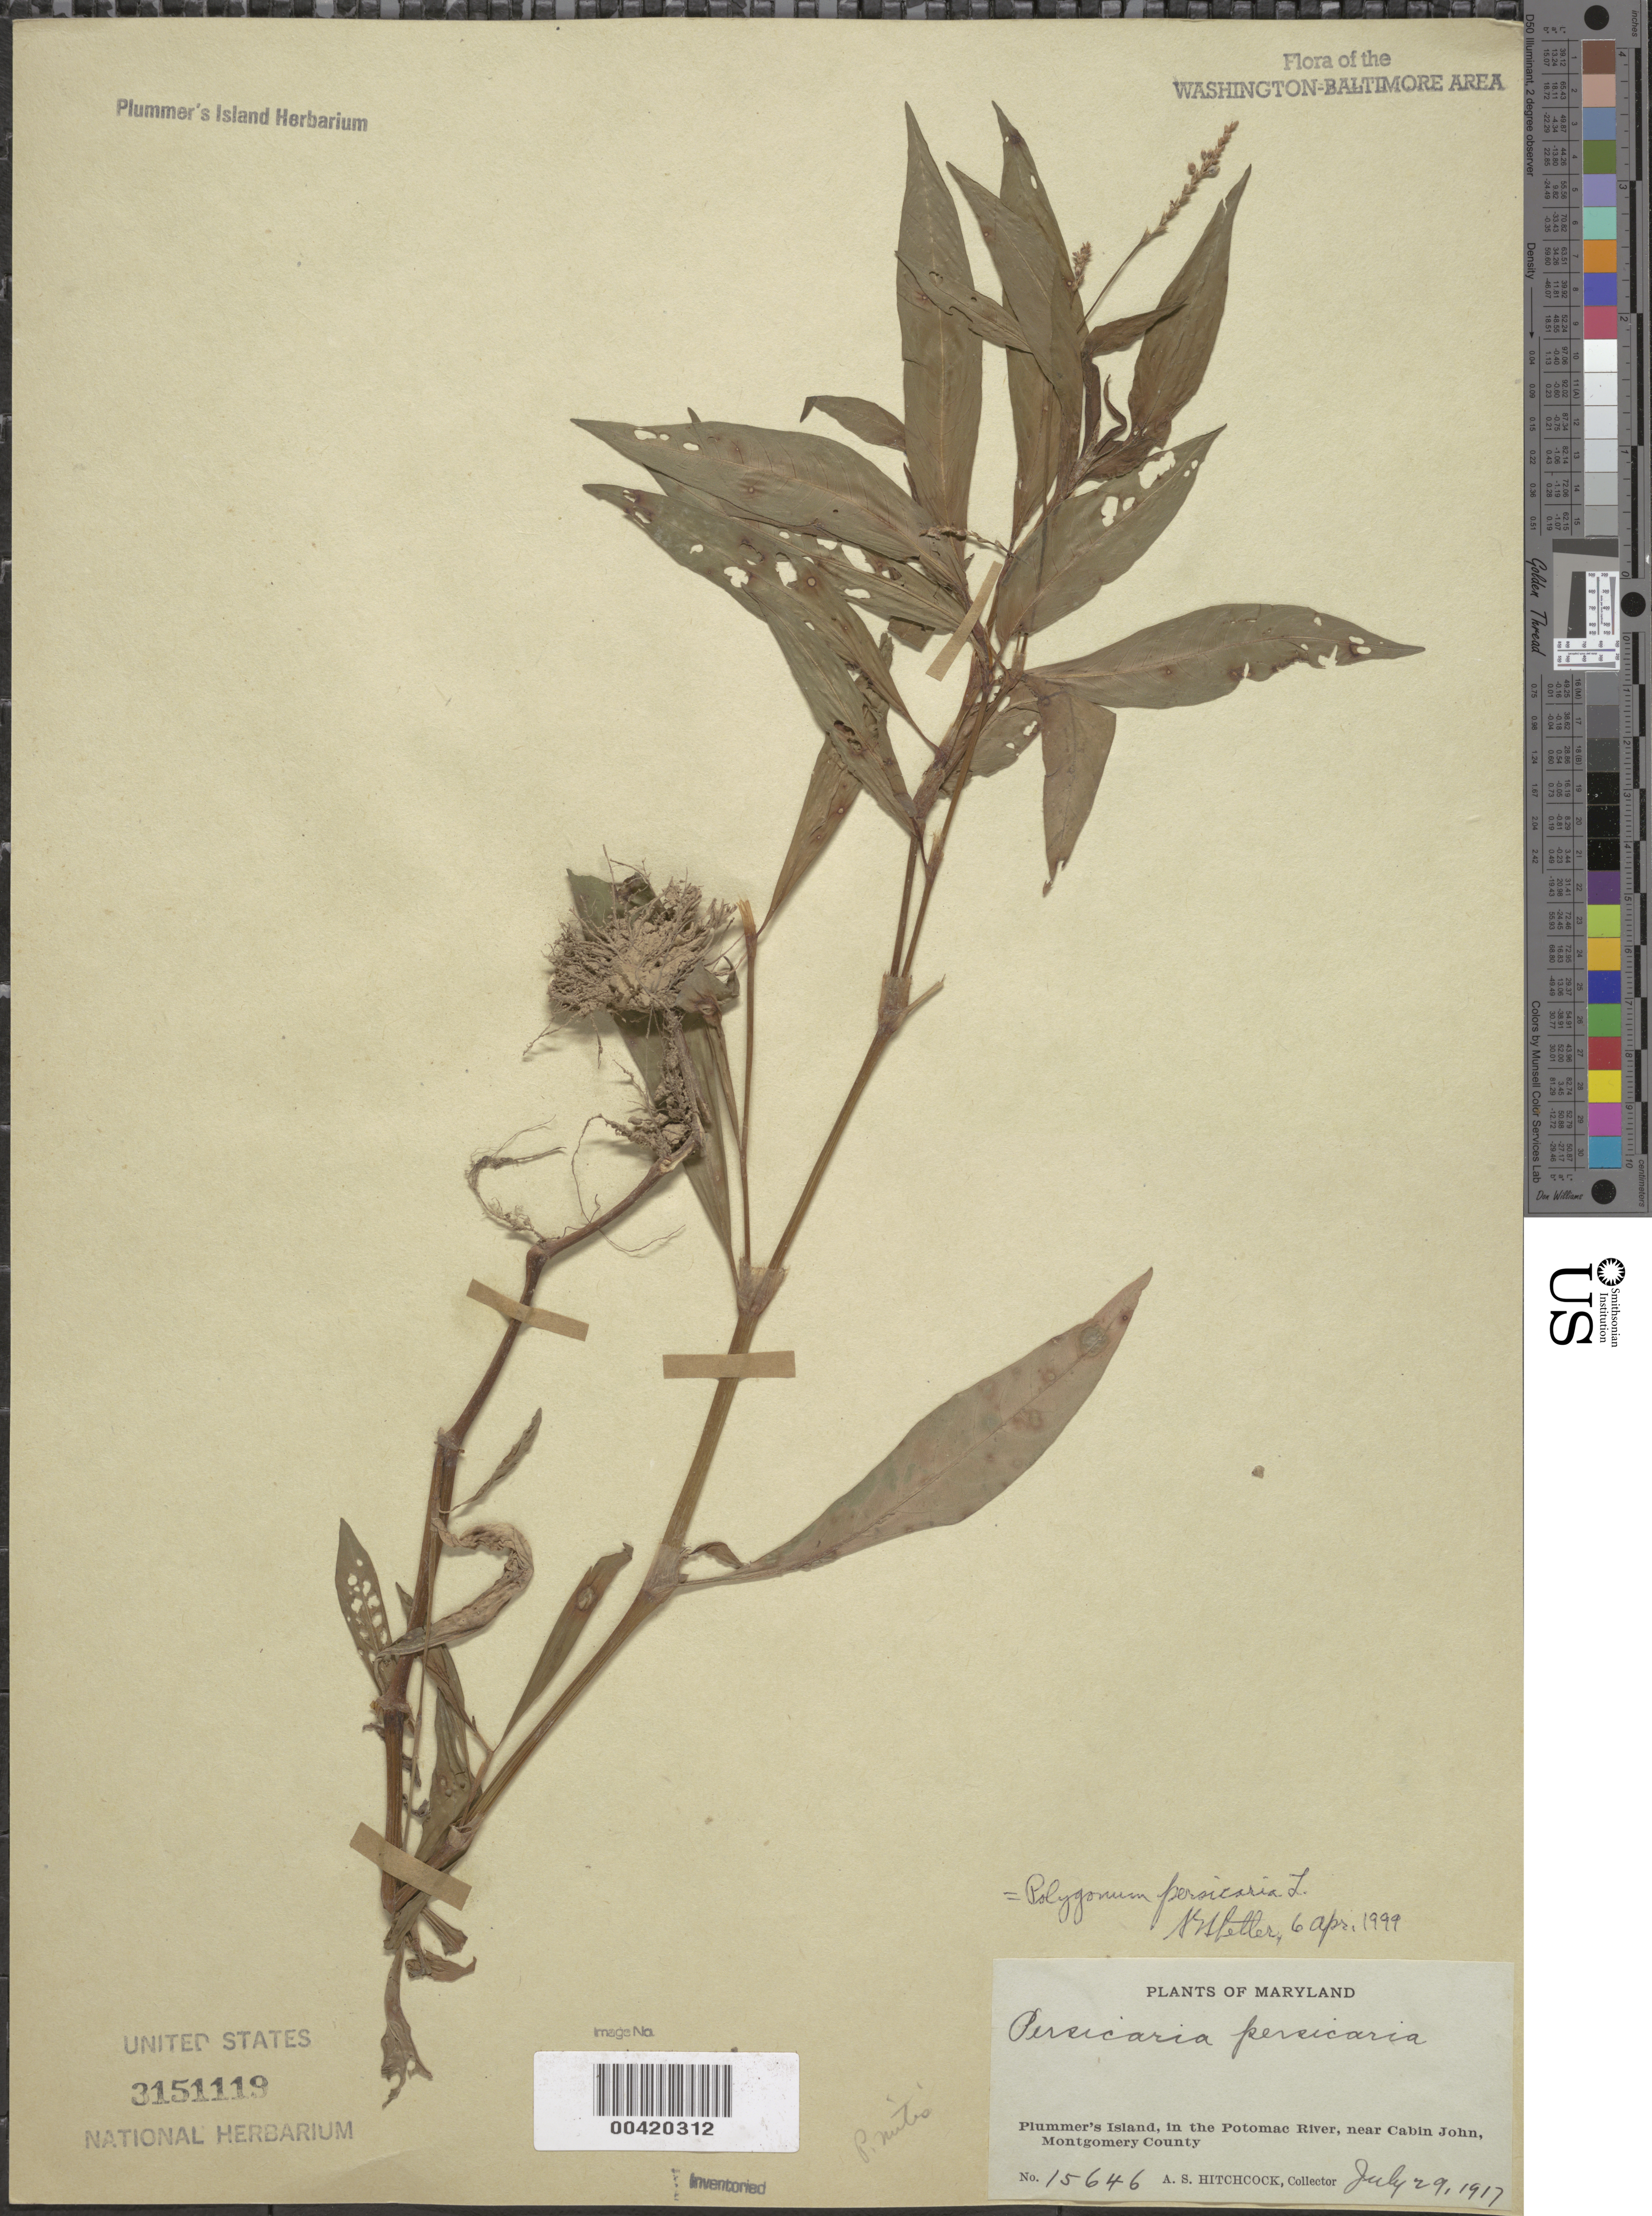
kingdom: Plantae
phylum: Tracheophyta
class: Magnoliopsida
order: Caryophyllales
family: Polygonaceae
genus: Persicaria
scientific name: Persicaria maculosa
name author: S.F. Gray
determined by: Atha, D. E.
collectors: A. S. Hitchcock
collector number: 15646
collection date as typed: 29 Jul 1917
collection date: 1917-07-29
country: United States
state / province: Maryland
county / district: Montgomery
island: Plummers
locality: Plummer's Island C. & O. Canal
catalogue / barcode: US 3151119